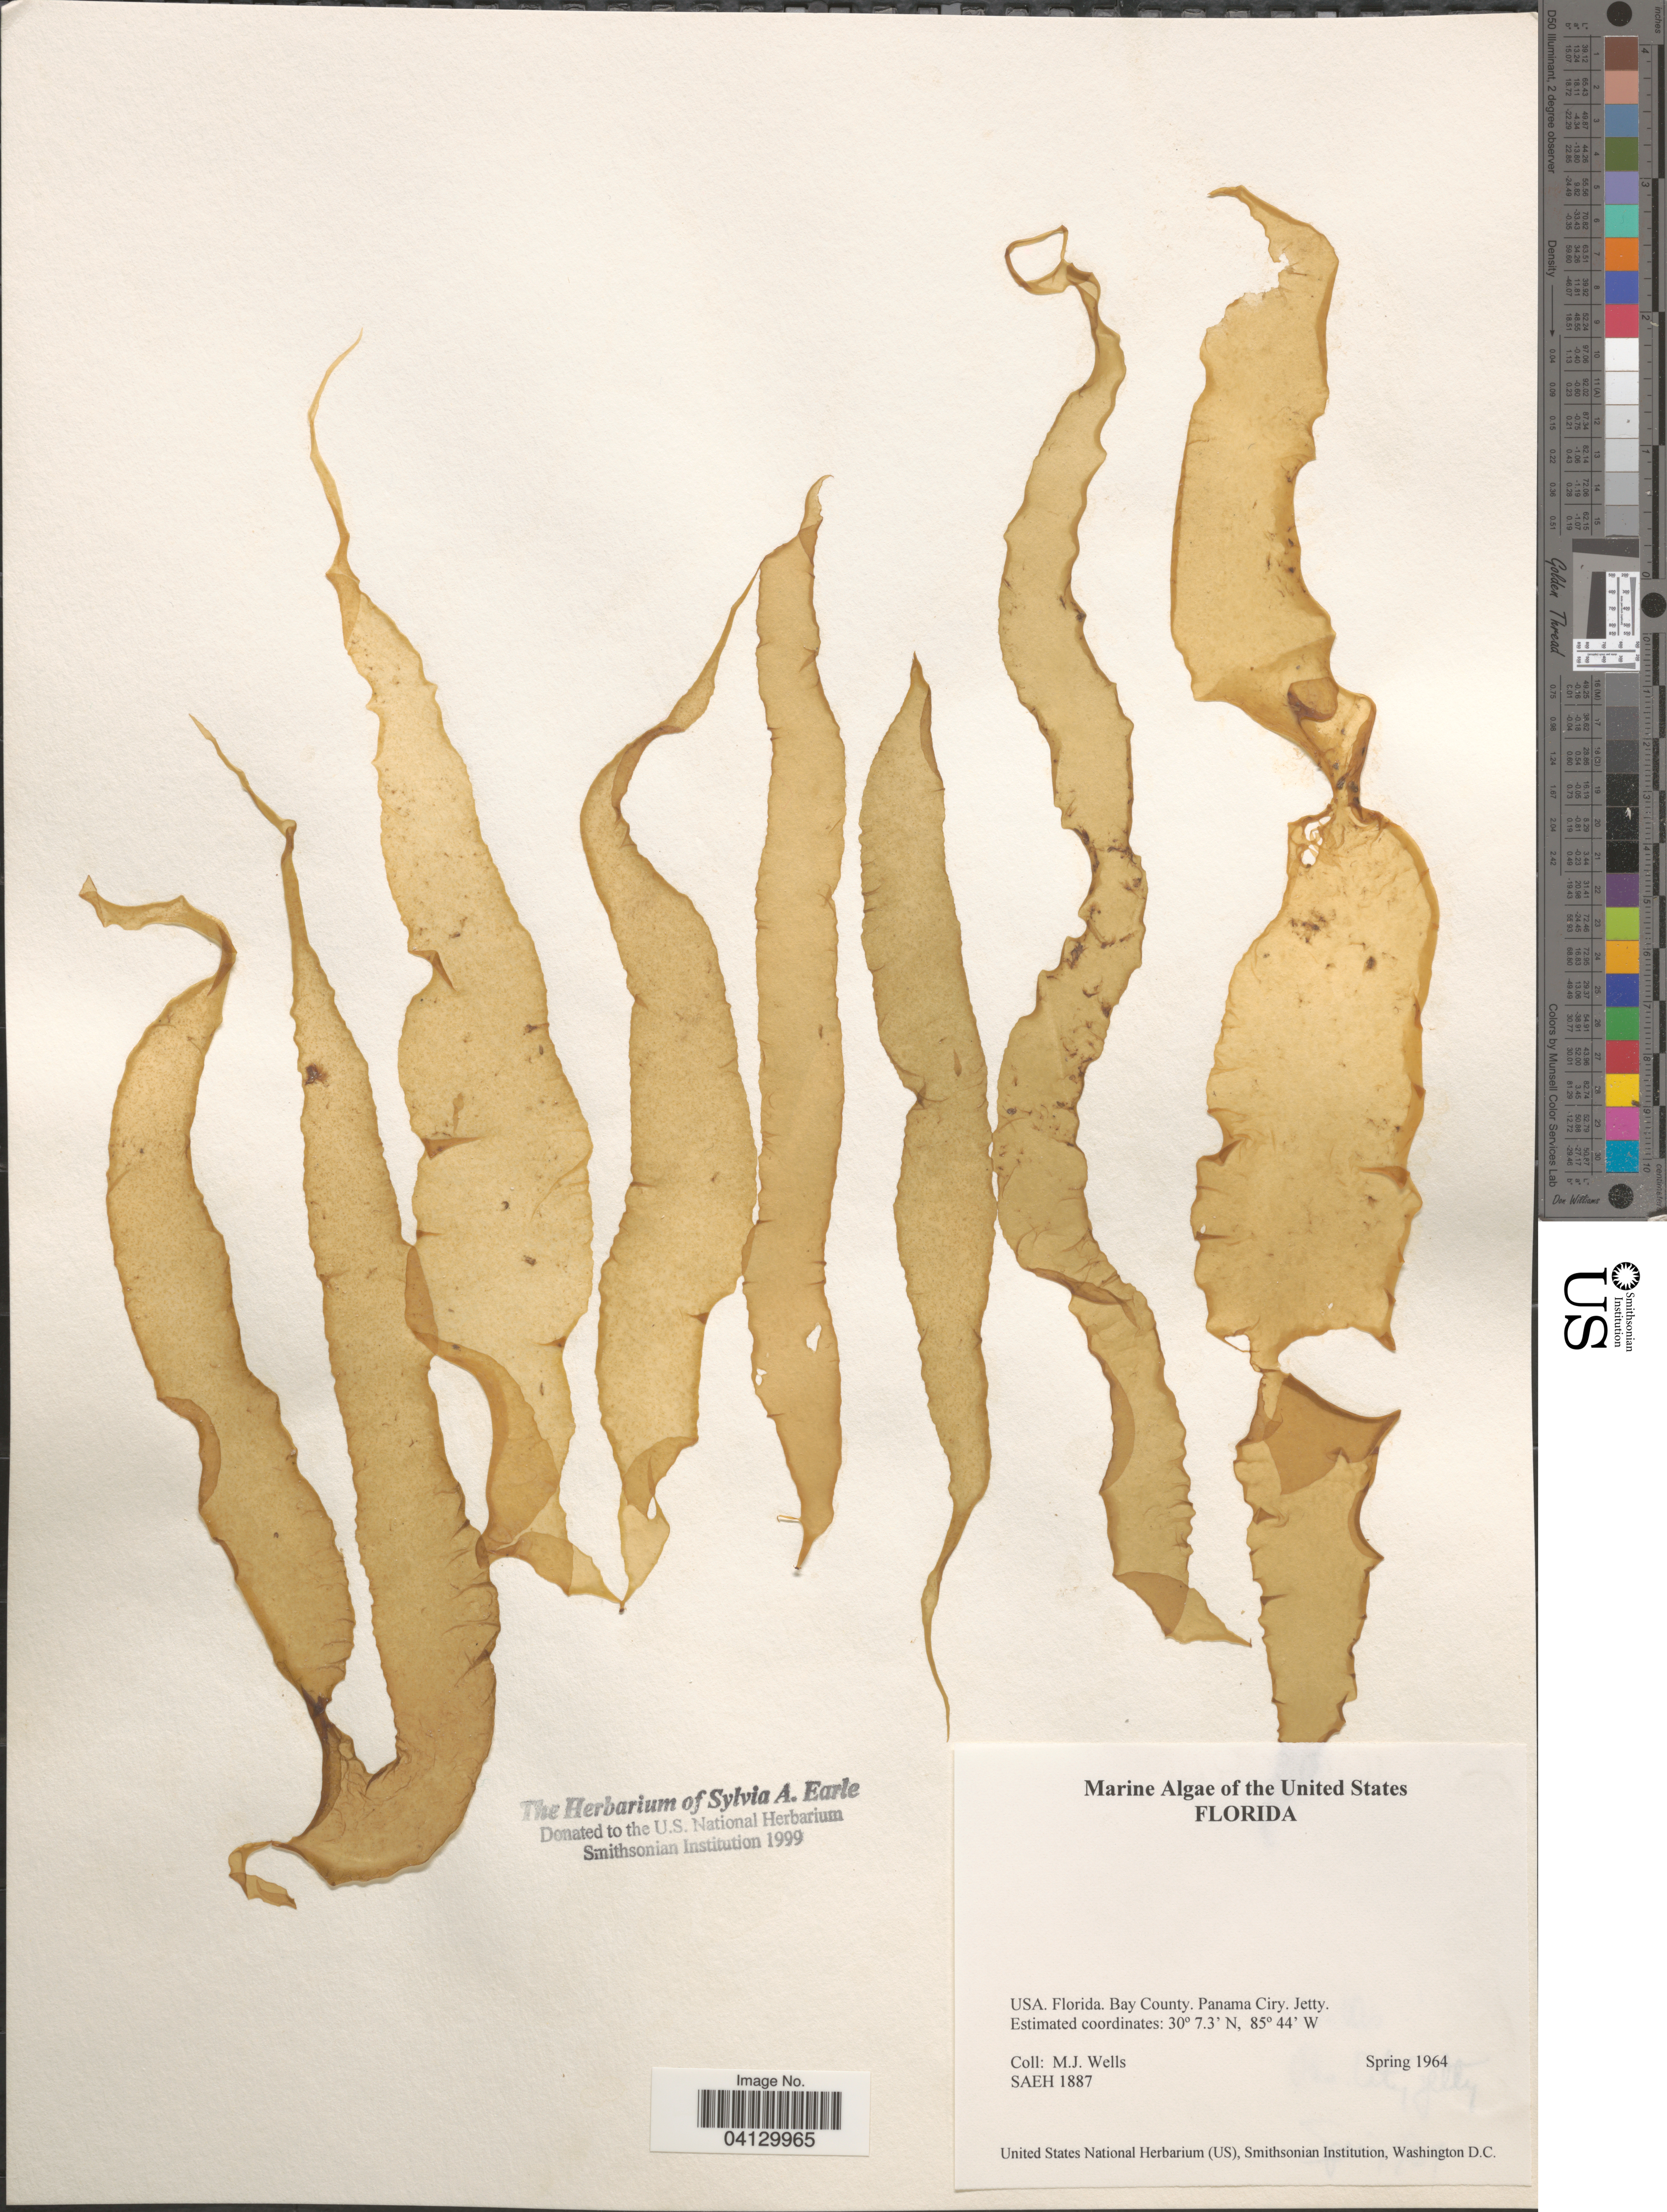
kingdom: Plantae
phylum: Rhodophyta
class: Florideophyceae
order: Corallinales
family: Corallinaceae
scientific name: Crustose Coralline Algae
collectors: M. Wells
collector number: SAEH1887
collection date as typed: Spring 1964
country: United States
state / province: Florida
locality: Bay County. Panama Ciry. Jetty.